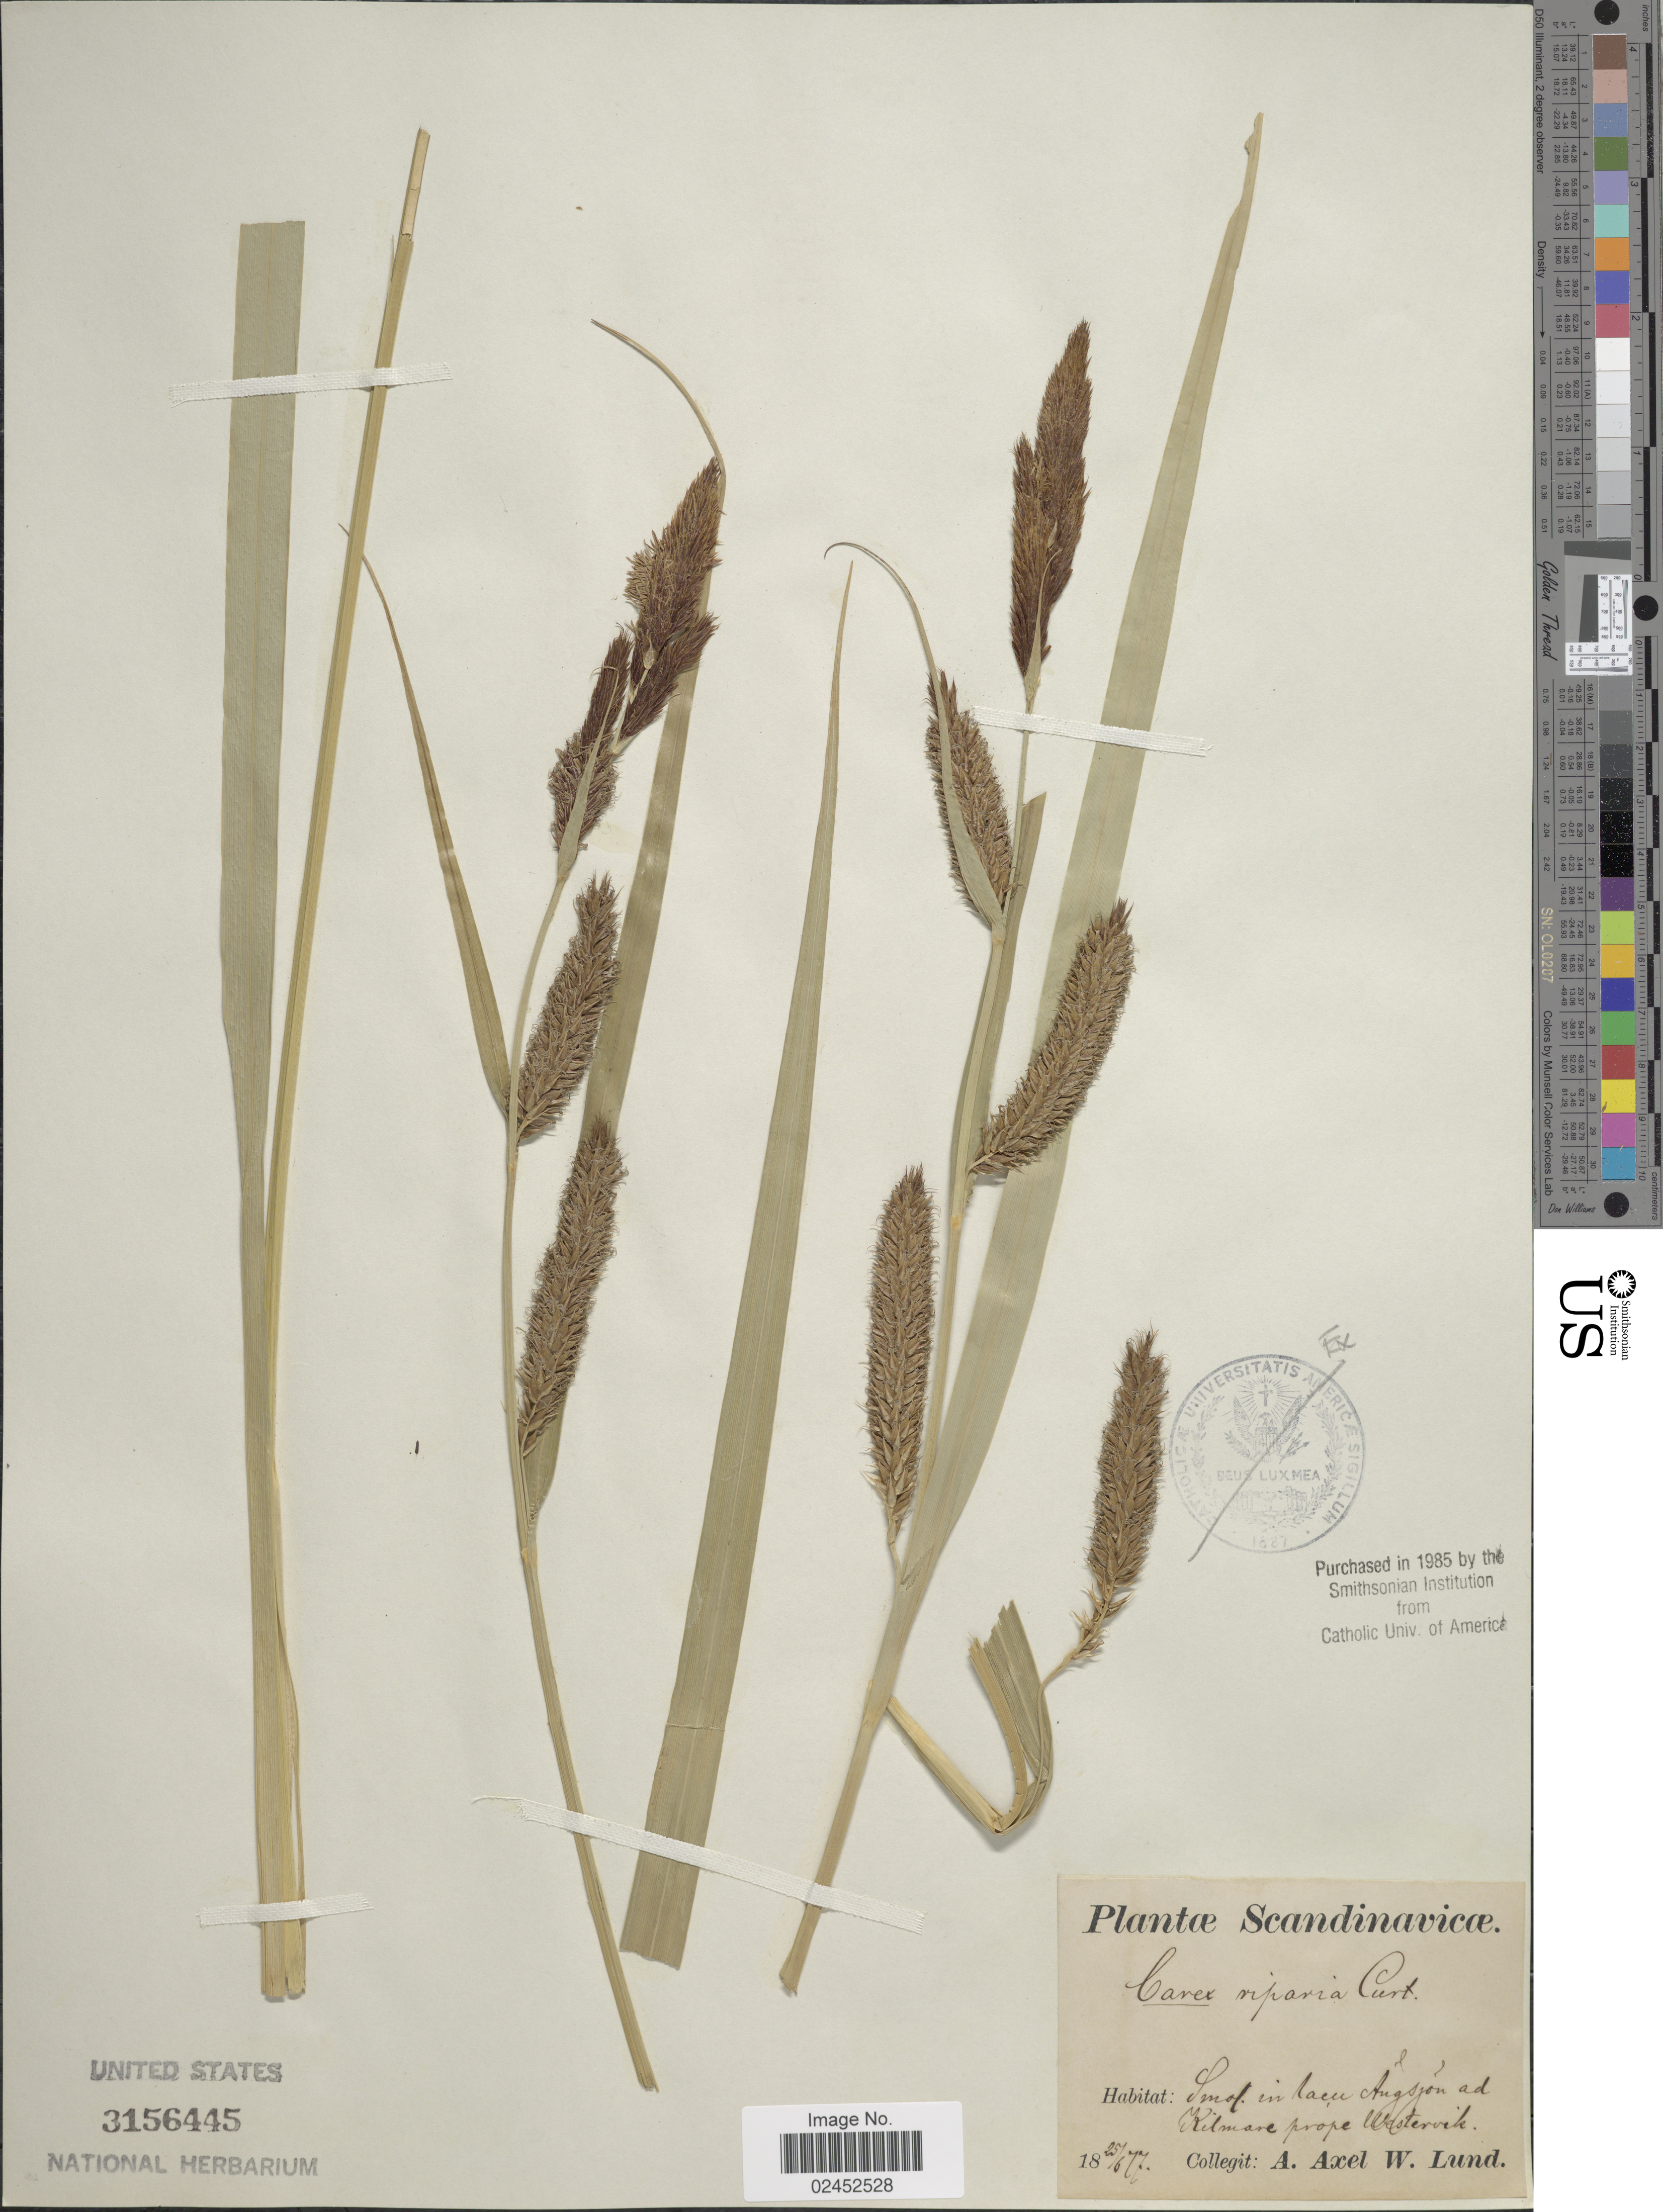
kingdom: Plantae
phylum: Tracheophyta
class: Liliopsida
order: Poales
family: Cyperaceae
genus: Carex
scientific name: Carex riparia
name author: Curtis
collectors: A. Lund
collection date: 1877-06-25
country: Sweden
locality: Scaninavicae, Smol. in lacu Angsjon ad Kilmare prope Westervik.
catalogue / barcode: US 3156445